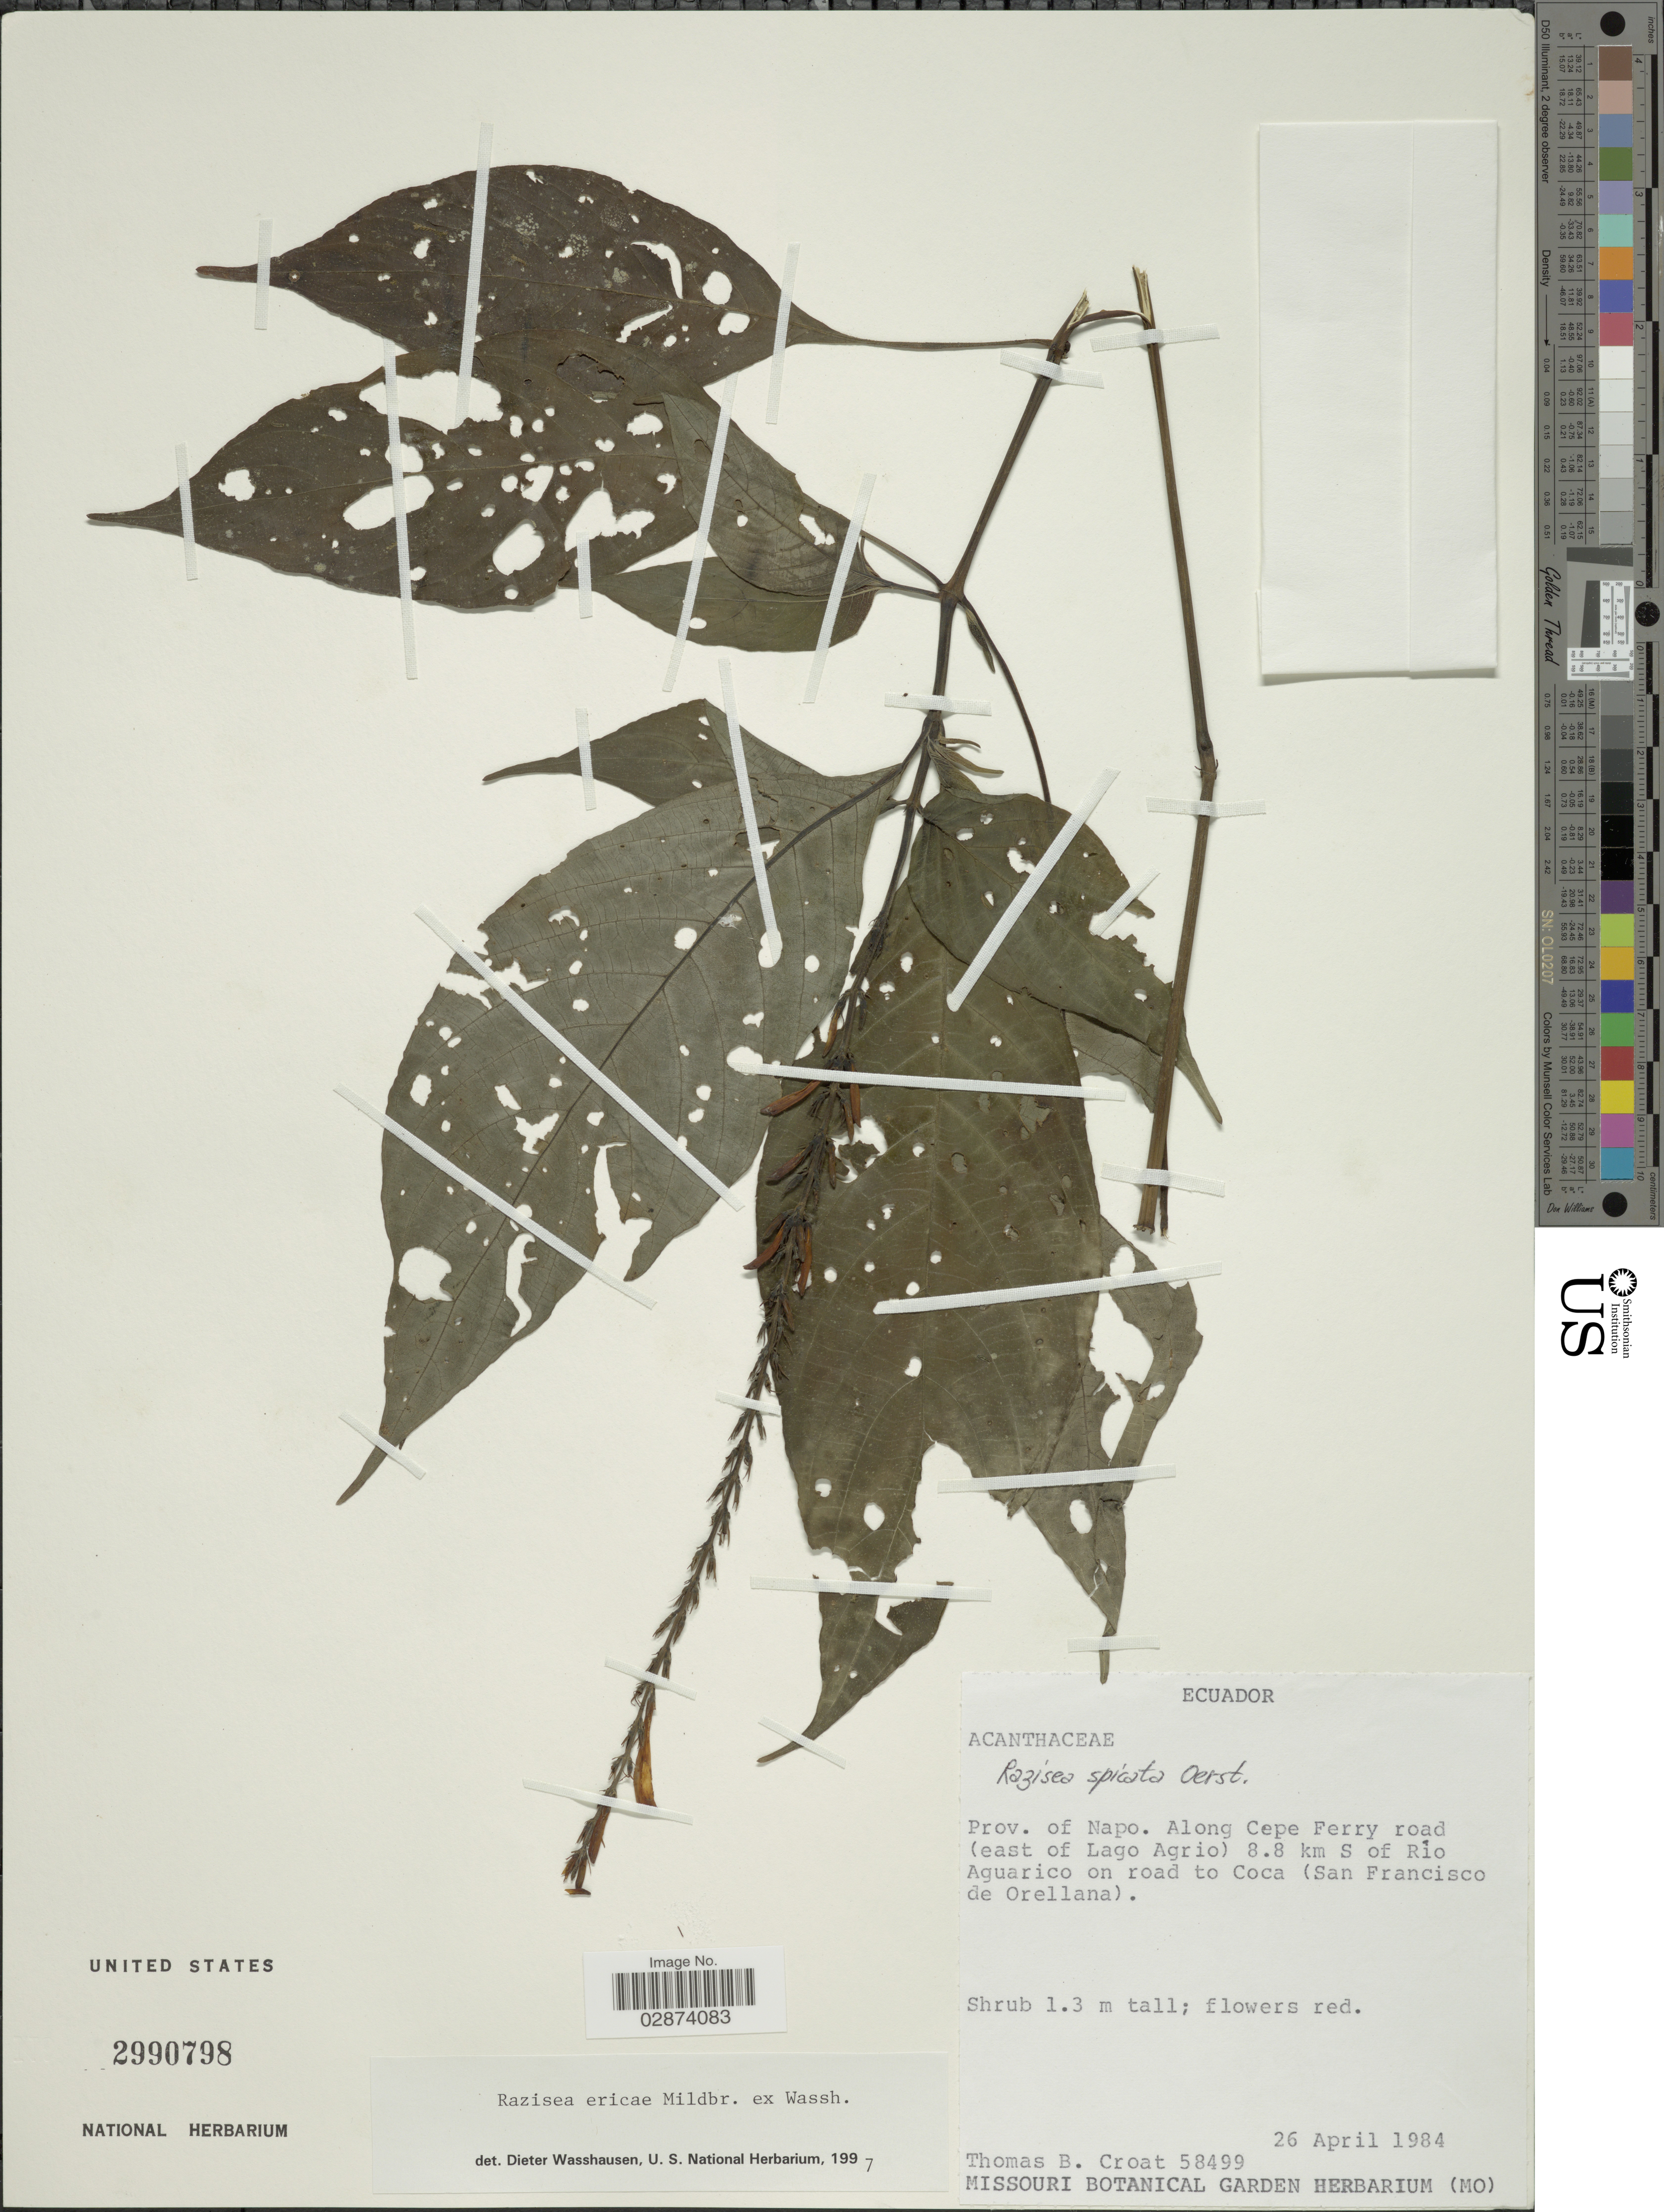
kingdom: Plantae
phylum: Tracheophyta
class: Magnoliopsida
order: Lamiales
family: Acanthaceae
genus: Razisea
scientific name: Razisea ericae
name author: Mildbr. ex Wassh.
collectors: T. B. Croat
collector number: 58499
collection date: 1984-04-26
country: Ecuador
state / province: Napo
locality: Prov. of Napo. Along Cepe Ferry road (east of Lago Agrio) 8.8 km S of Río Aguarico on road to Coca (San Francisco de Orellana).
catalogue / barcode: US 2990798